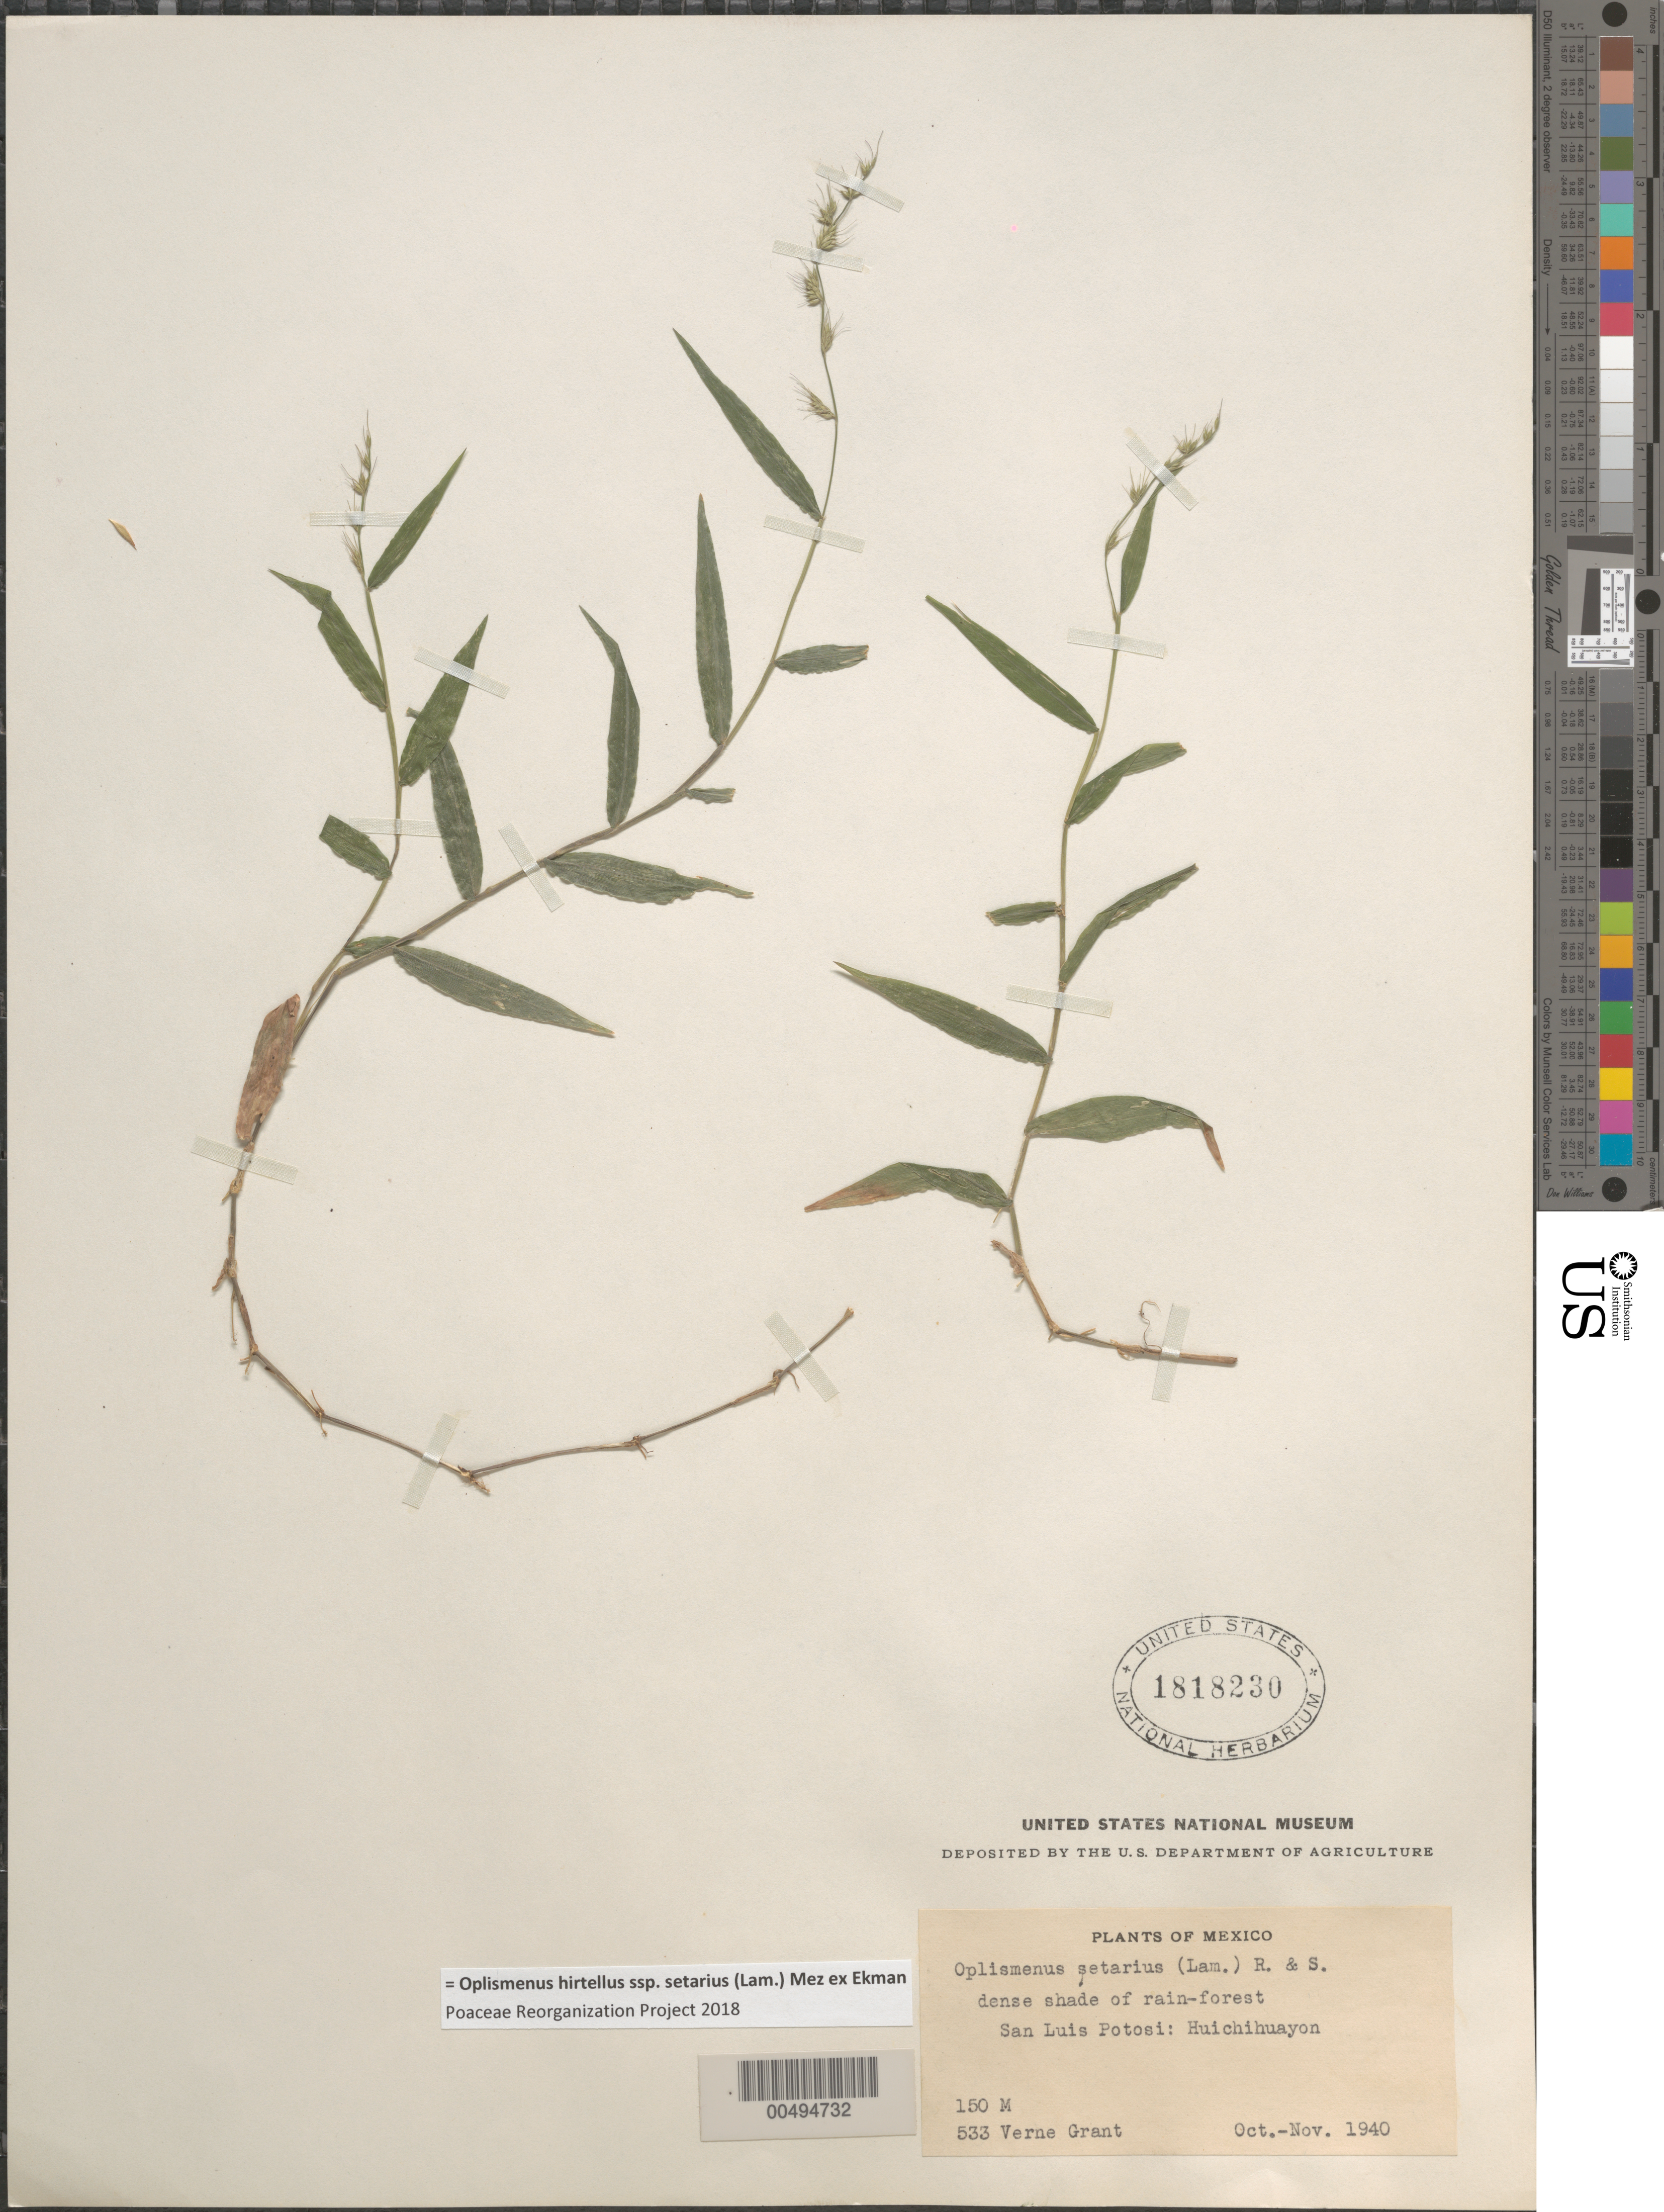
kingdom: Plantae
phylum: Tracheophyta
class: Liliopsida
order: Poales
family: Poaceae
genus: Oplismenus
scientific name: Oplismenus hirtellus subsp. setarius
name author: (Lam.) Mez ex Ekman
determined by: Poaceae Reorganization Project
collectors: V. Grant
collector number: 533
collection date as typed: Oct 1940 to Nov 1940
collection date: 1940-10/1940-11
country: Mexico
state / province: San Luis Potosi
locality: Huichihuayon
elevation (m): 150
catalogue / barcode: US 1818230